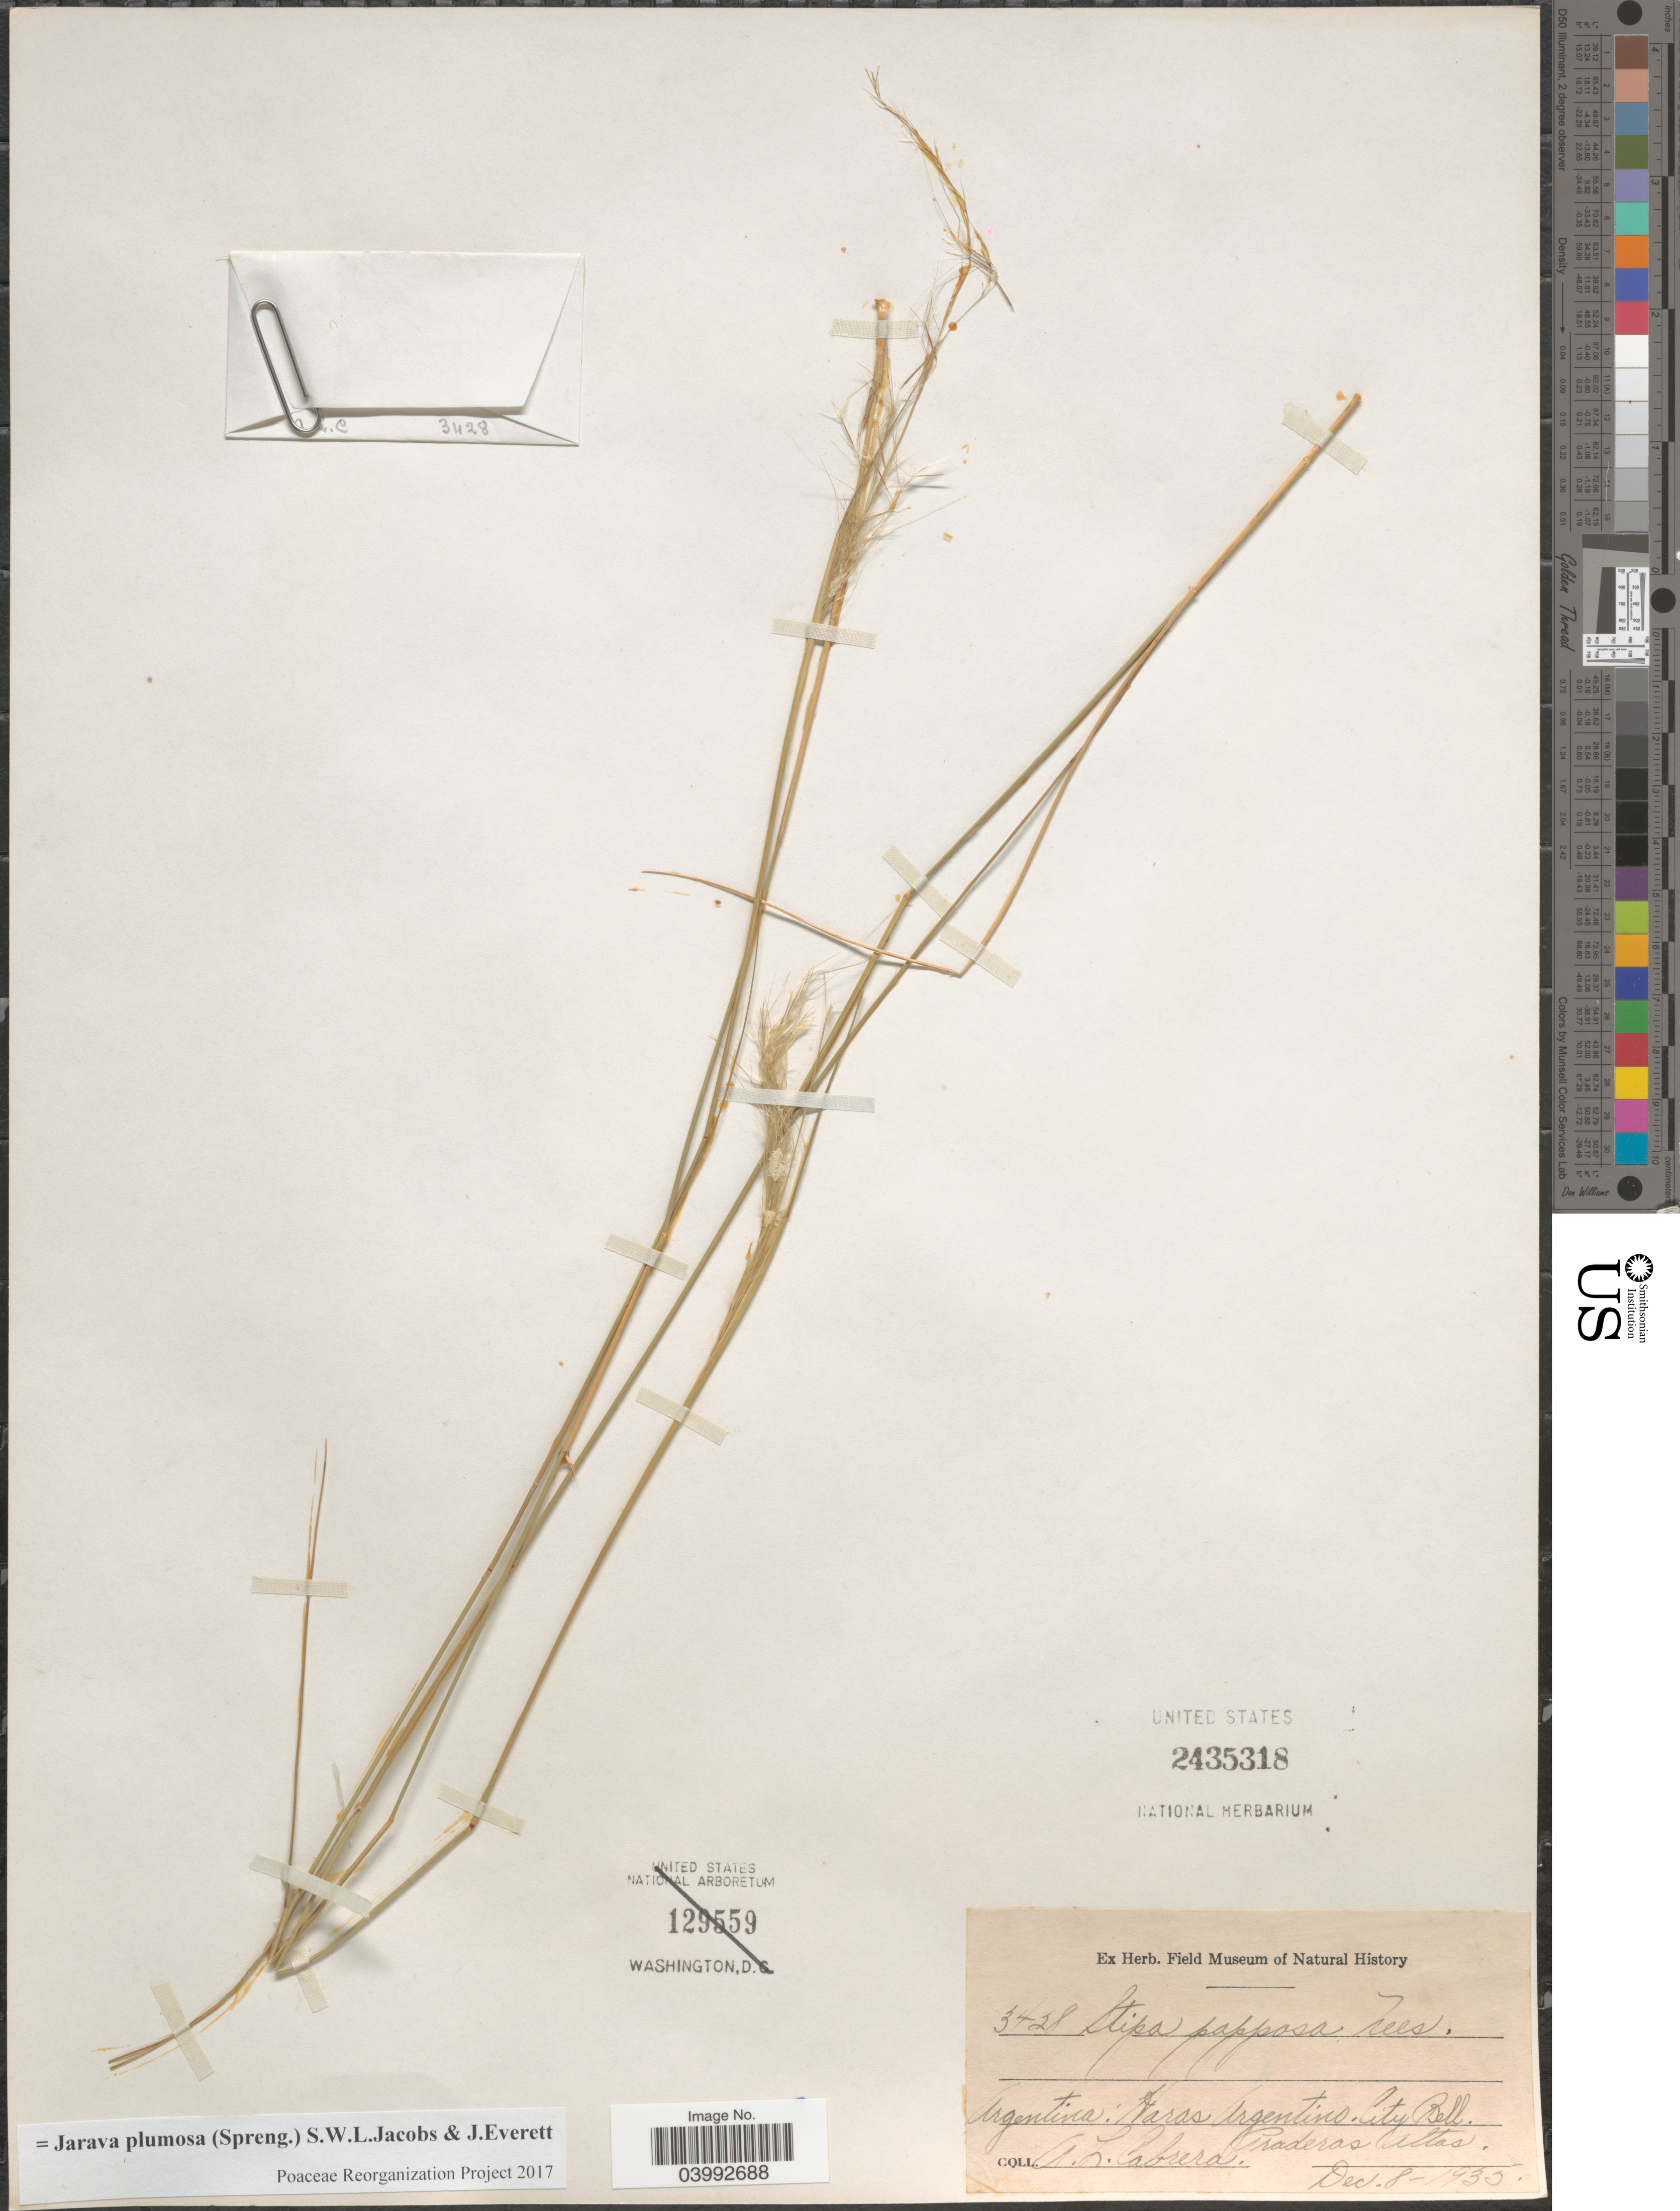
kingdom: Plantae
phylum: Tracheophyta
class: Liliopsida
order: Poales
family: Poaceae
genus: Jarava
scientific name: Jarava plumosa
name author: (Spreng.) S.W.L. Jacobs & J. Everett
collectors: A. L. Cabrera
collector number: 3428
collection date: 1935-12-08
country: Argentina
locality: Haras Argentino. City Bell. Praderas Altas.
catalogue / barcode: US 2435318